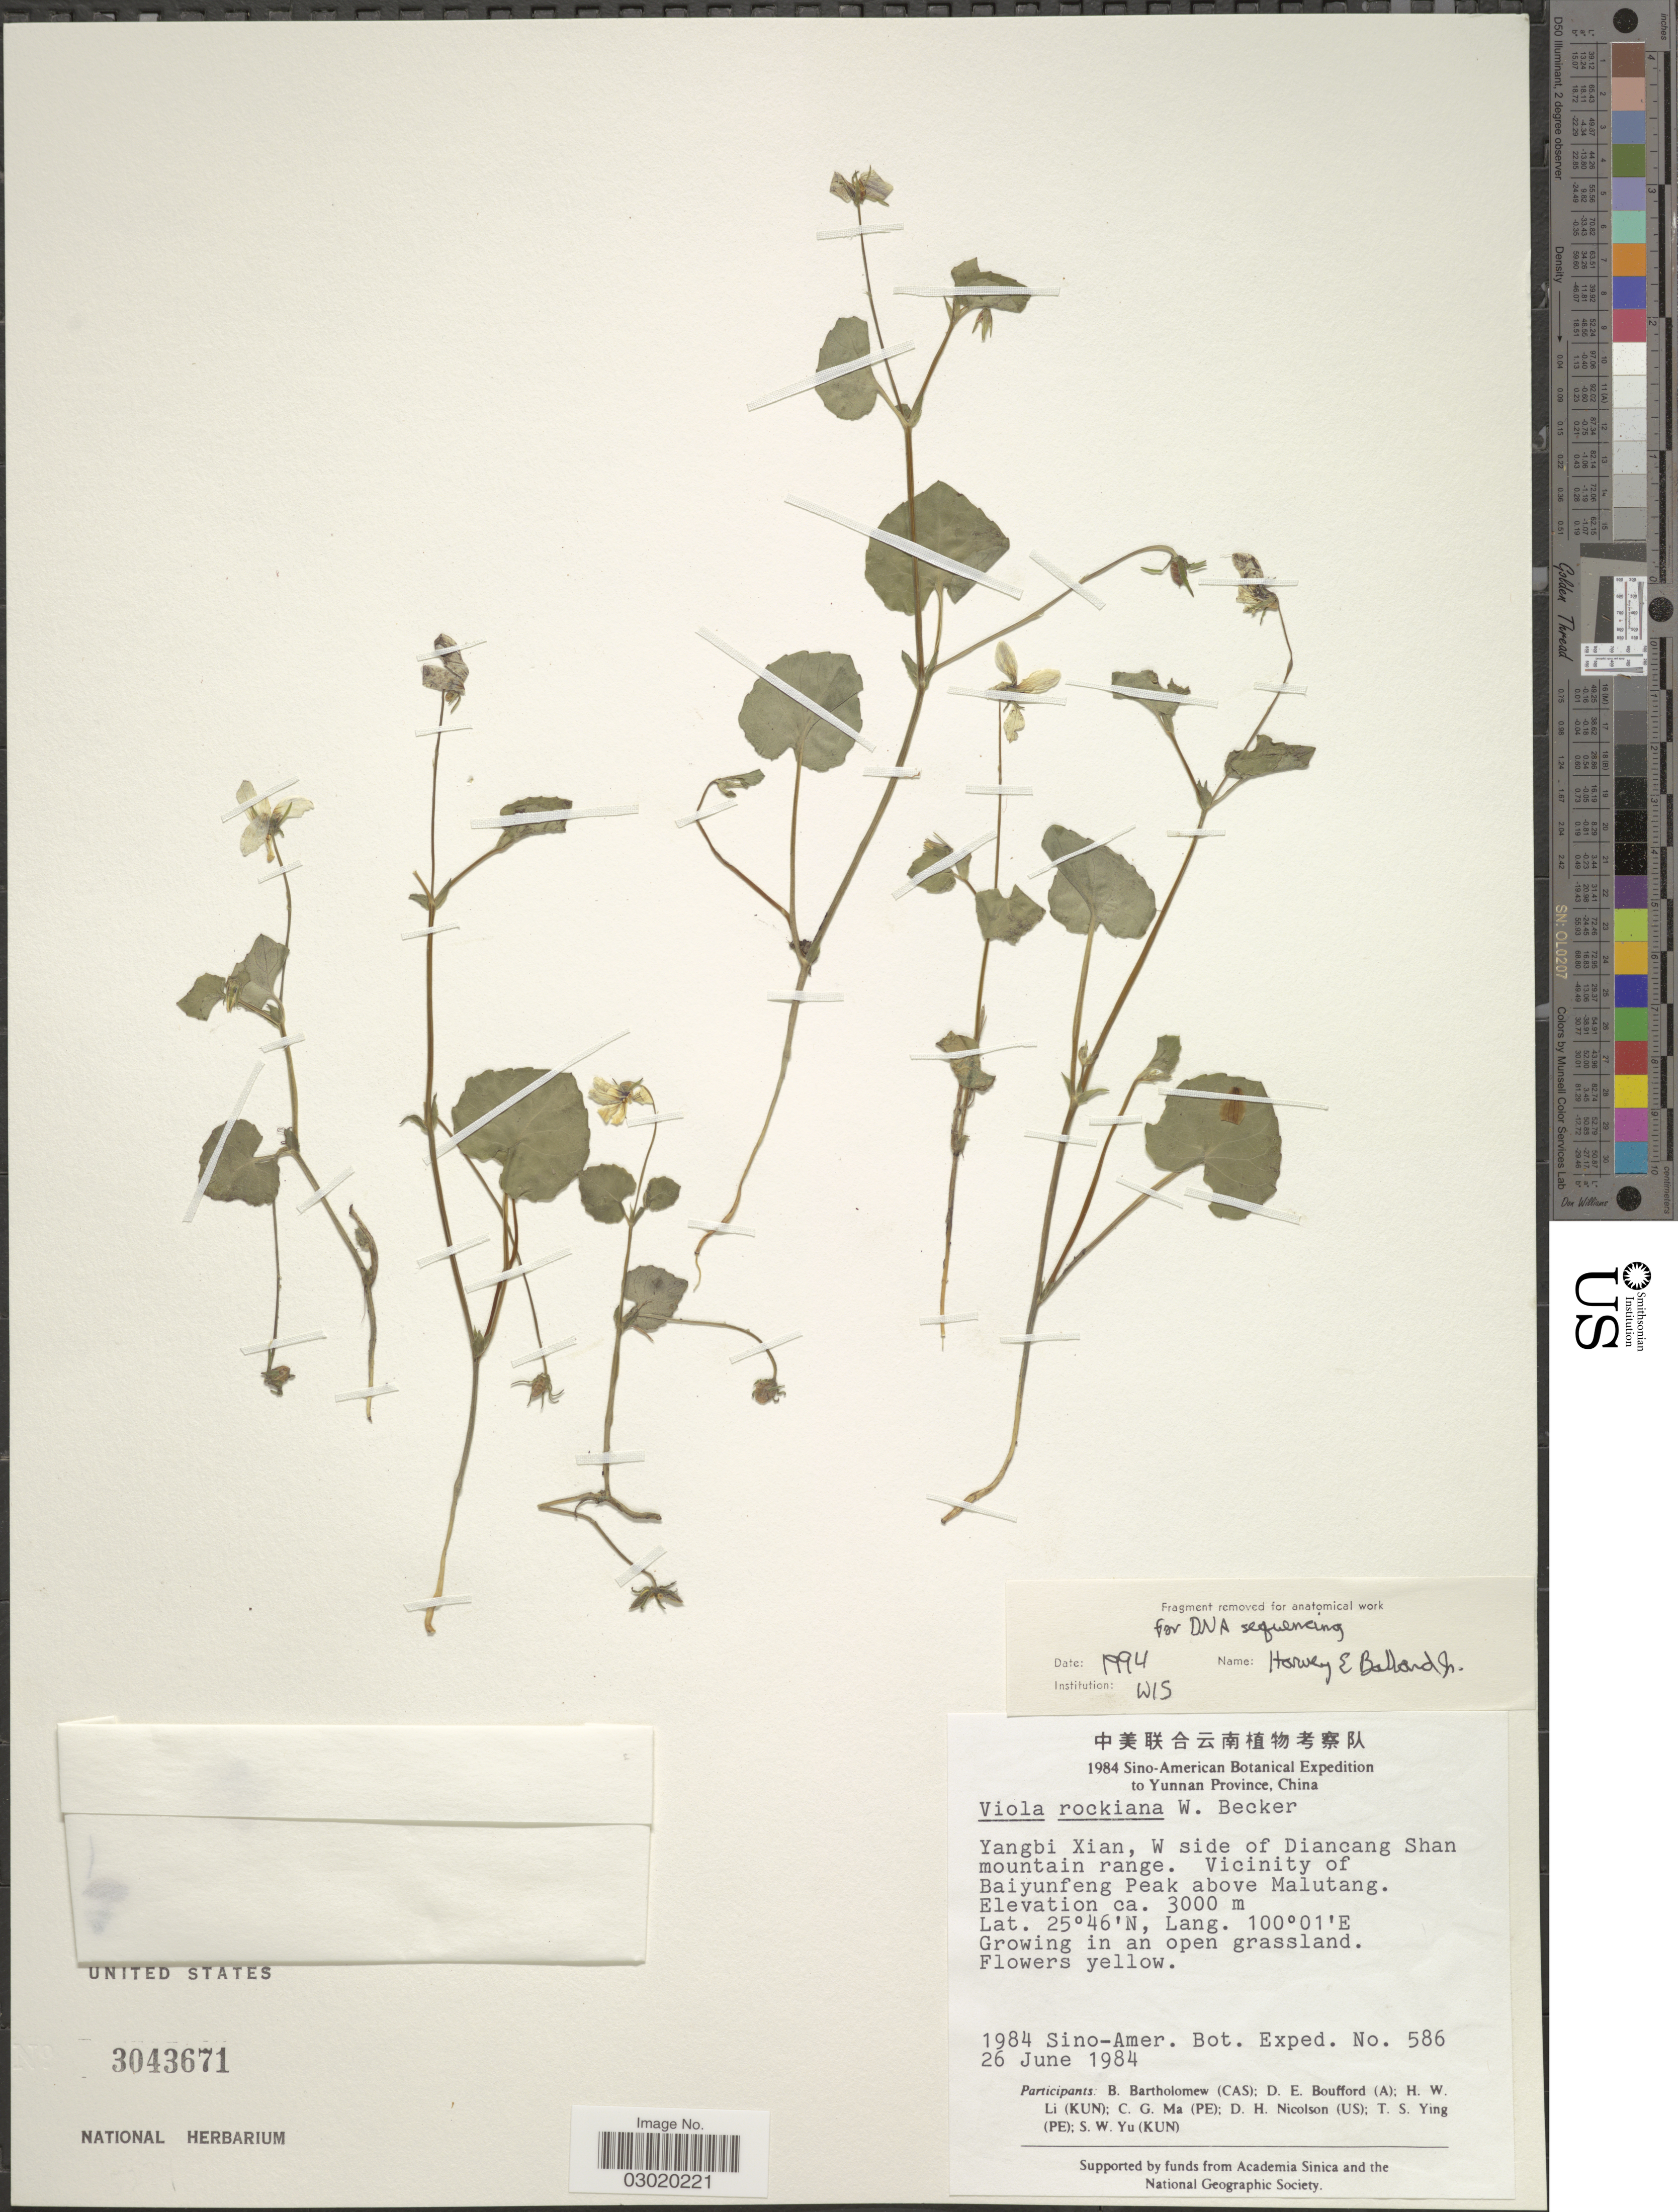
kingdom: Plantae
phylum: Tracheophyta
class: Magnoliopsida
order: Malpighiales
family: Violaceae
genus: Viola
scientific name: Viola rockiana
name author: W. Becker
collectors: Sino-Amer. Bot. Exped. 1984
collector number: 586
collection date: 1984-06-26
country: China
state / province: Yunnan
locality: Yangbi Xian, W side of Diancang Shan mountain range, Vicinity of Baiyunfeng Peak above Malutang.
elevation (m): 3000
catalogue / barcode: US 3043671